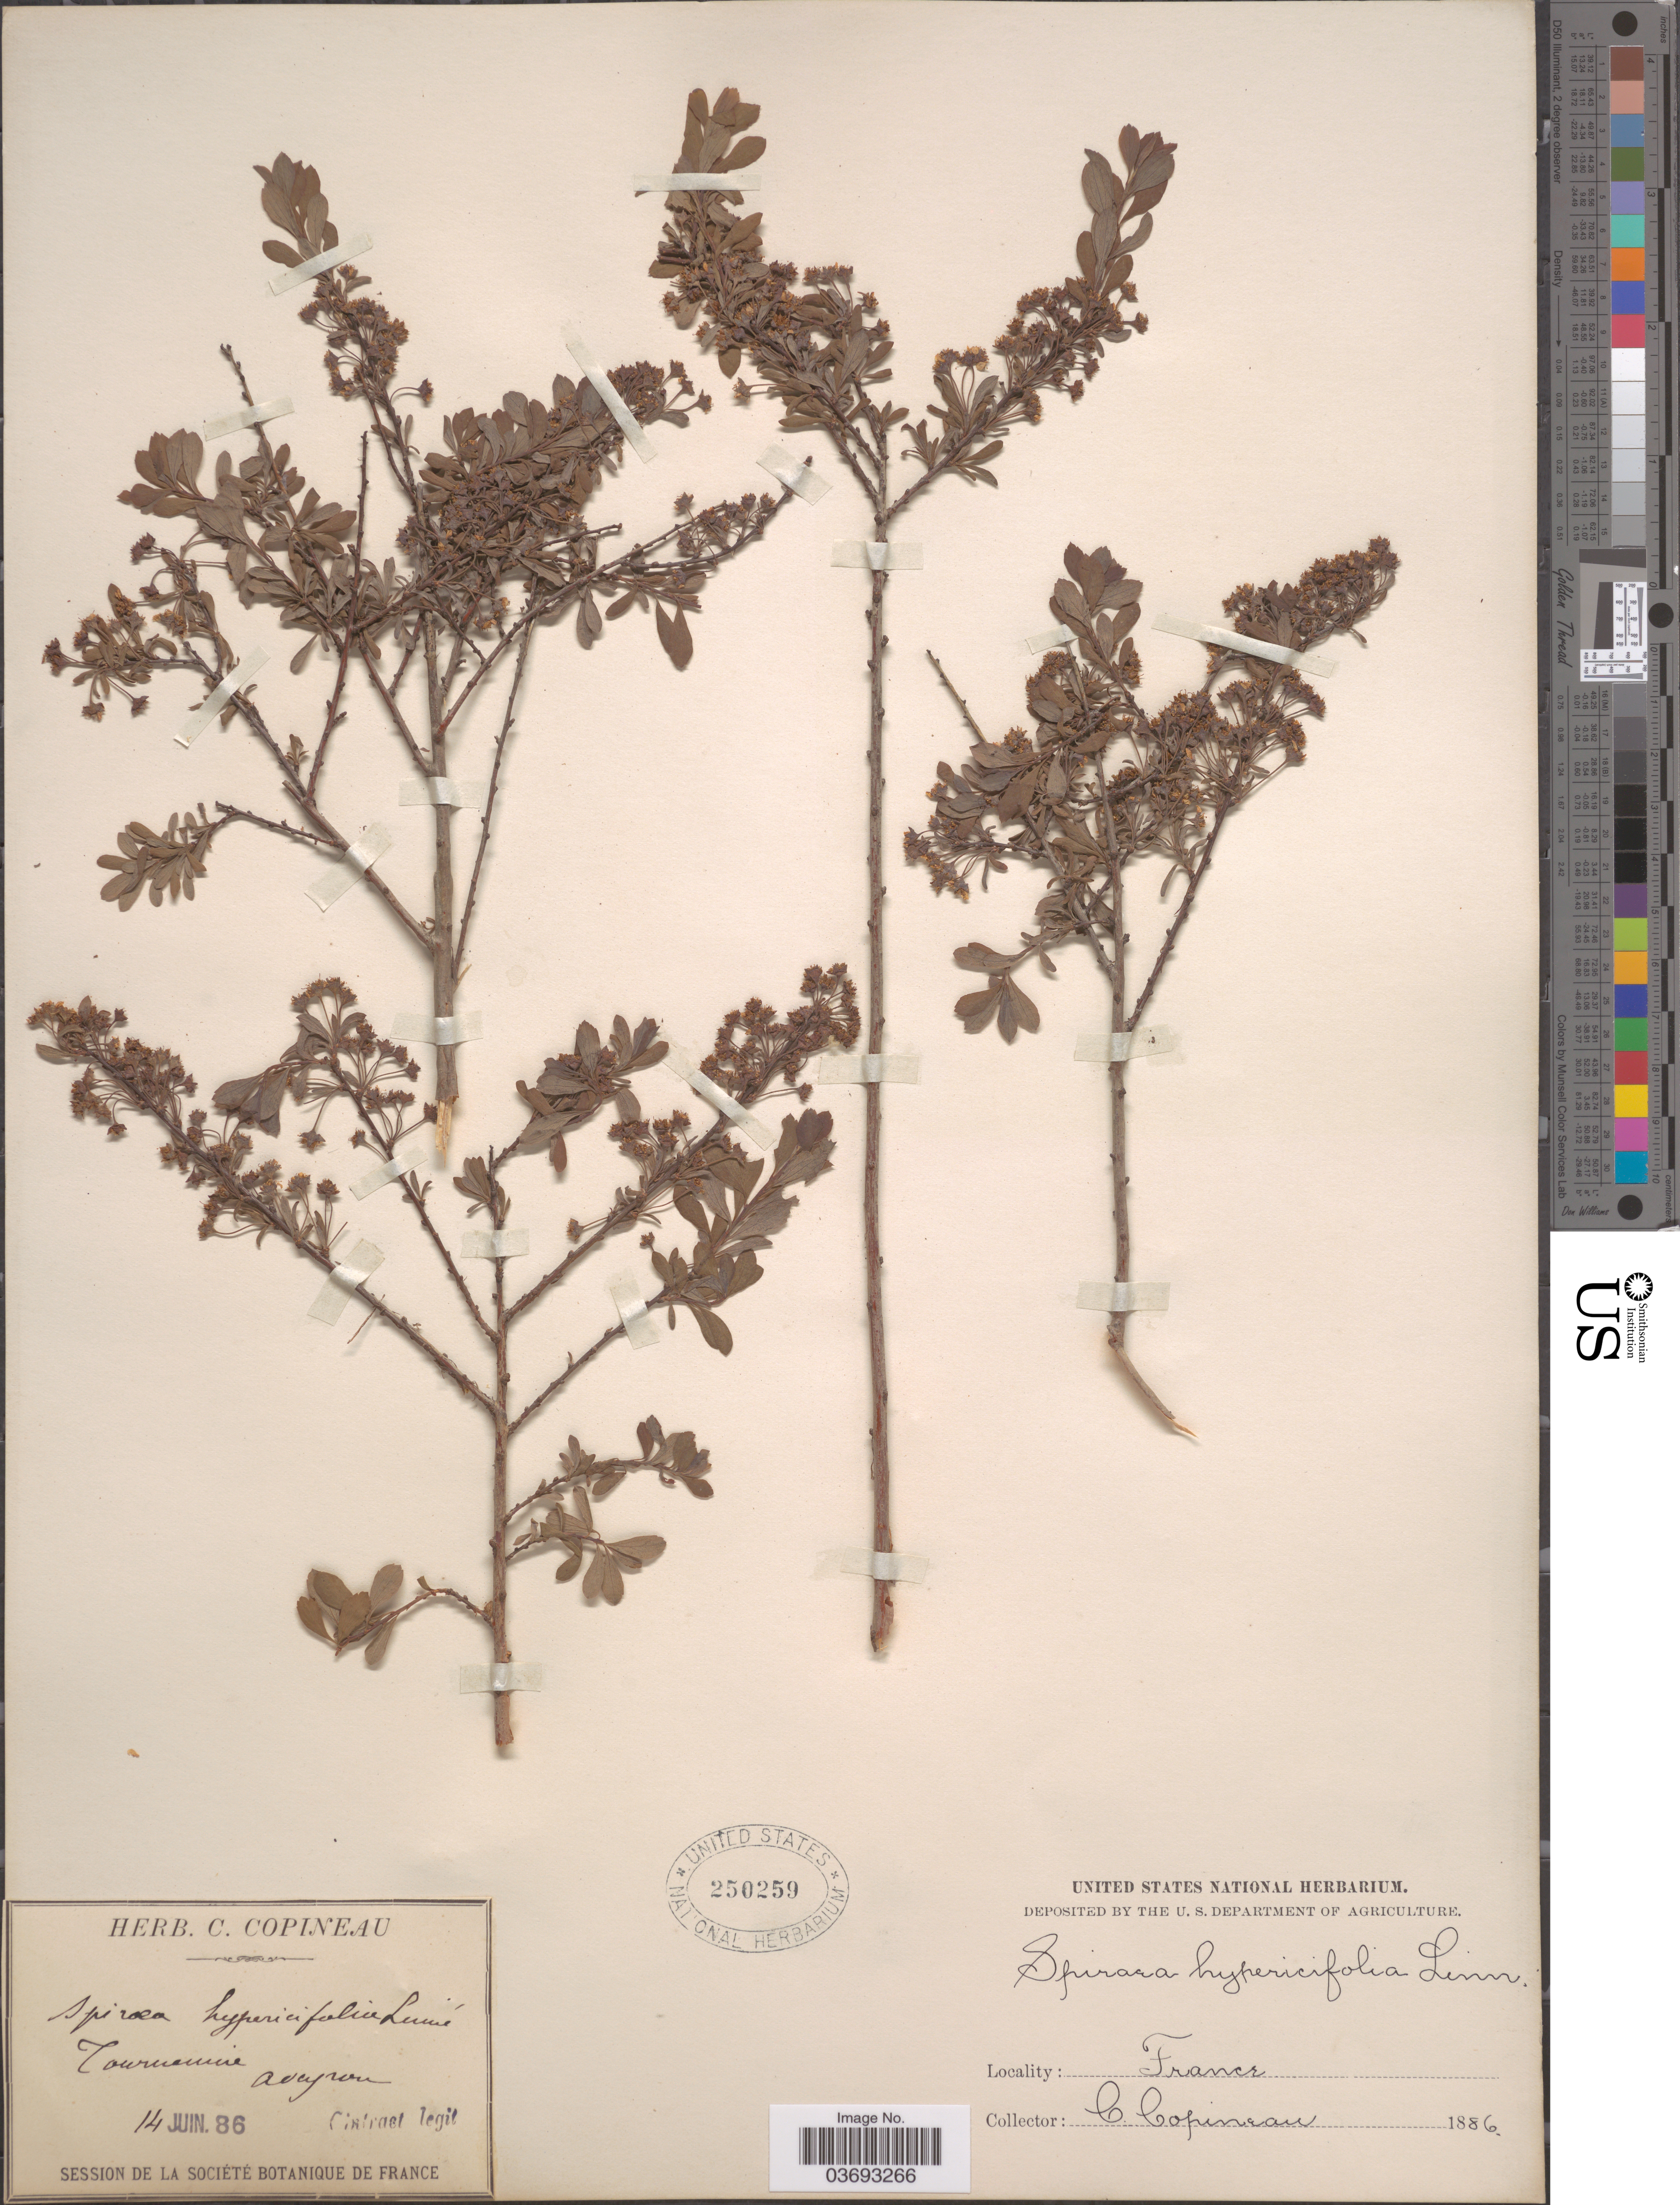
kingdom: Plantae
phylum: Tracheophyta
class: Magnoliopsida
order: Rosales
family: Rosaceae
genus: Spiraea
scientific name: Spiraea hypericifolia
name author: L.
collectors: Cintract, -- & C. Copineau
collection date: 1886-06-14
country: France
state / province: Occitanie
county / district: Aveyron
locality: Tournemire Aveyron.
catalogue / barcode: US 250259